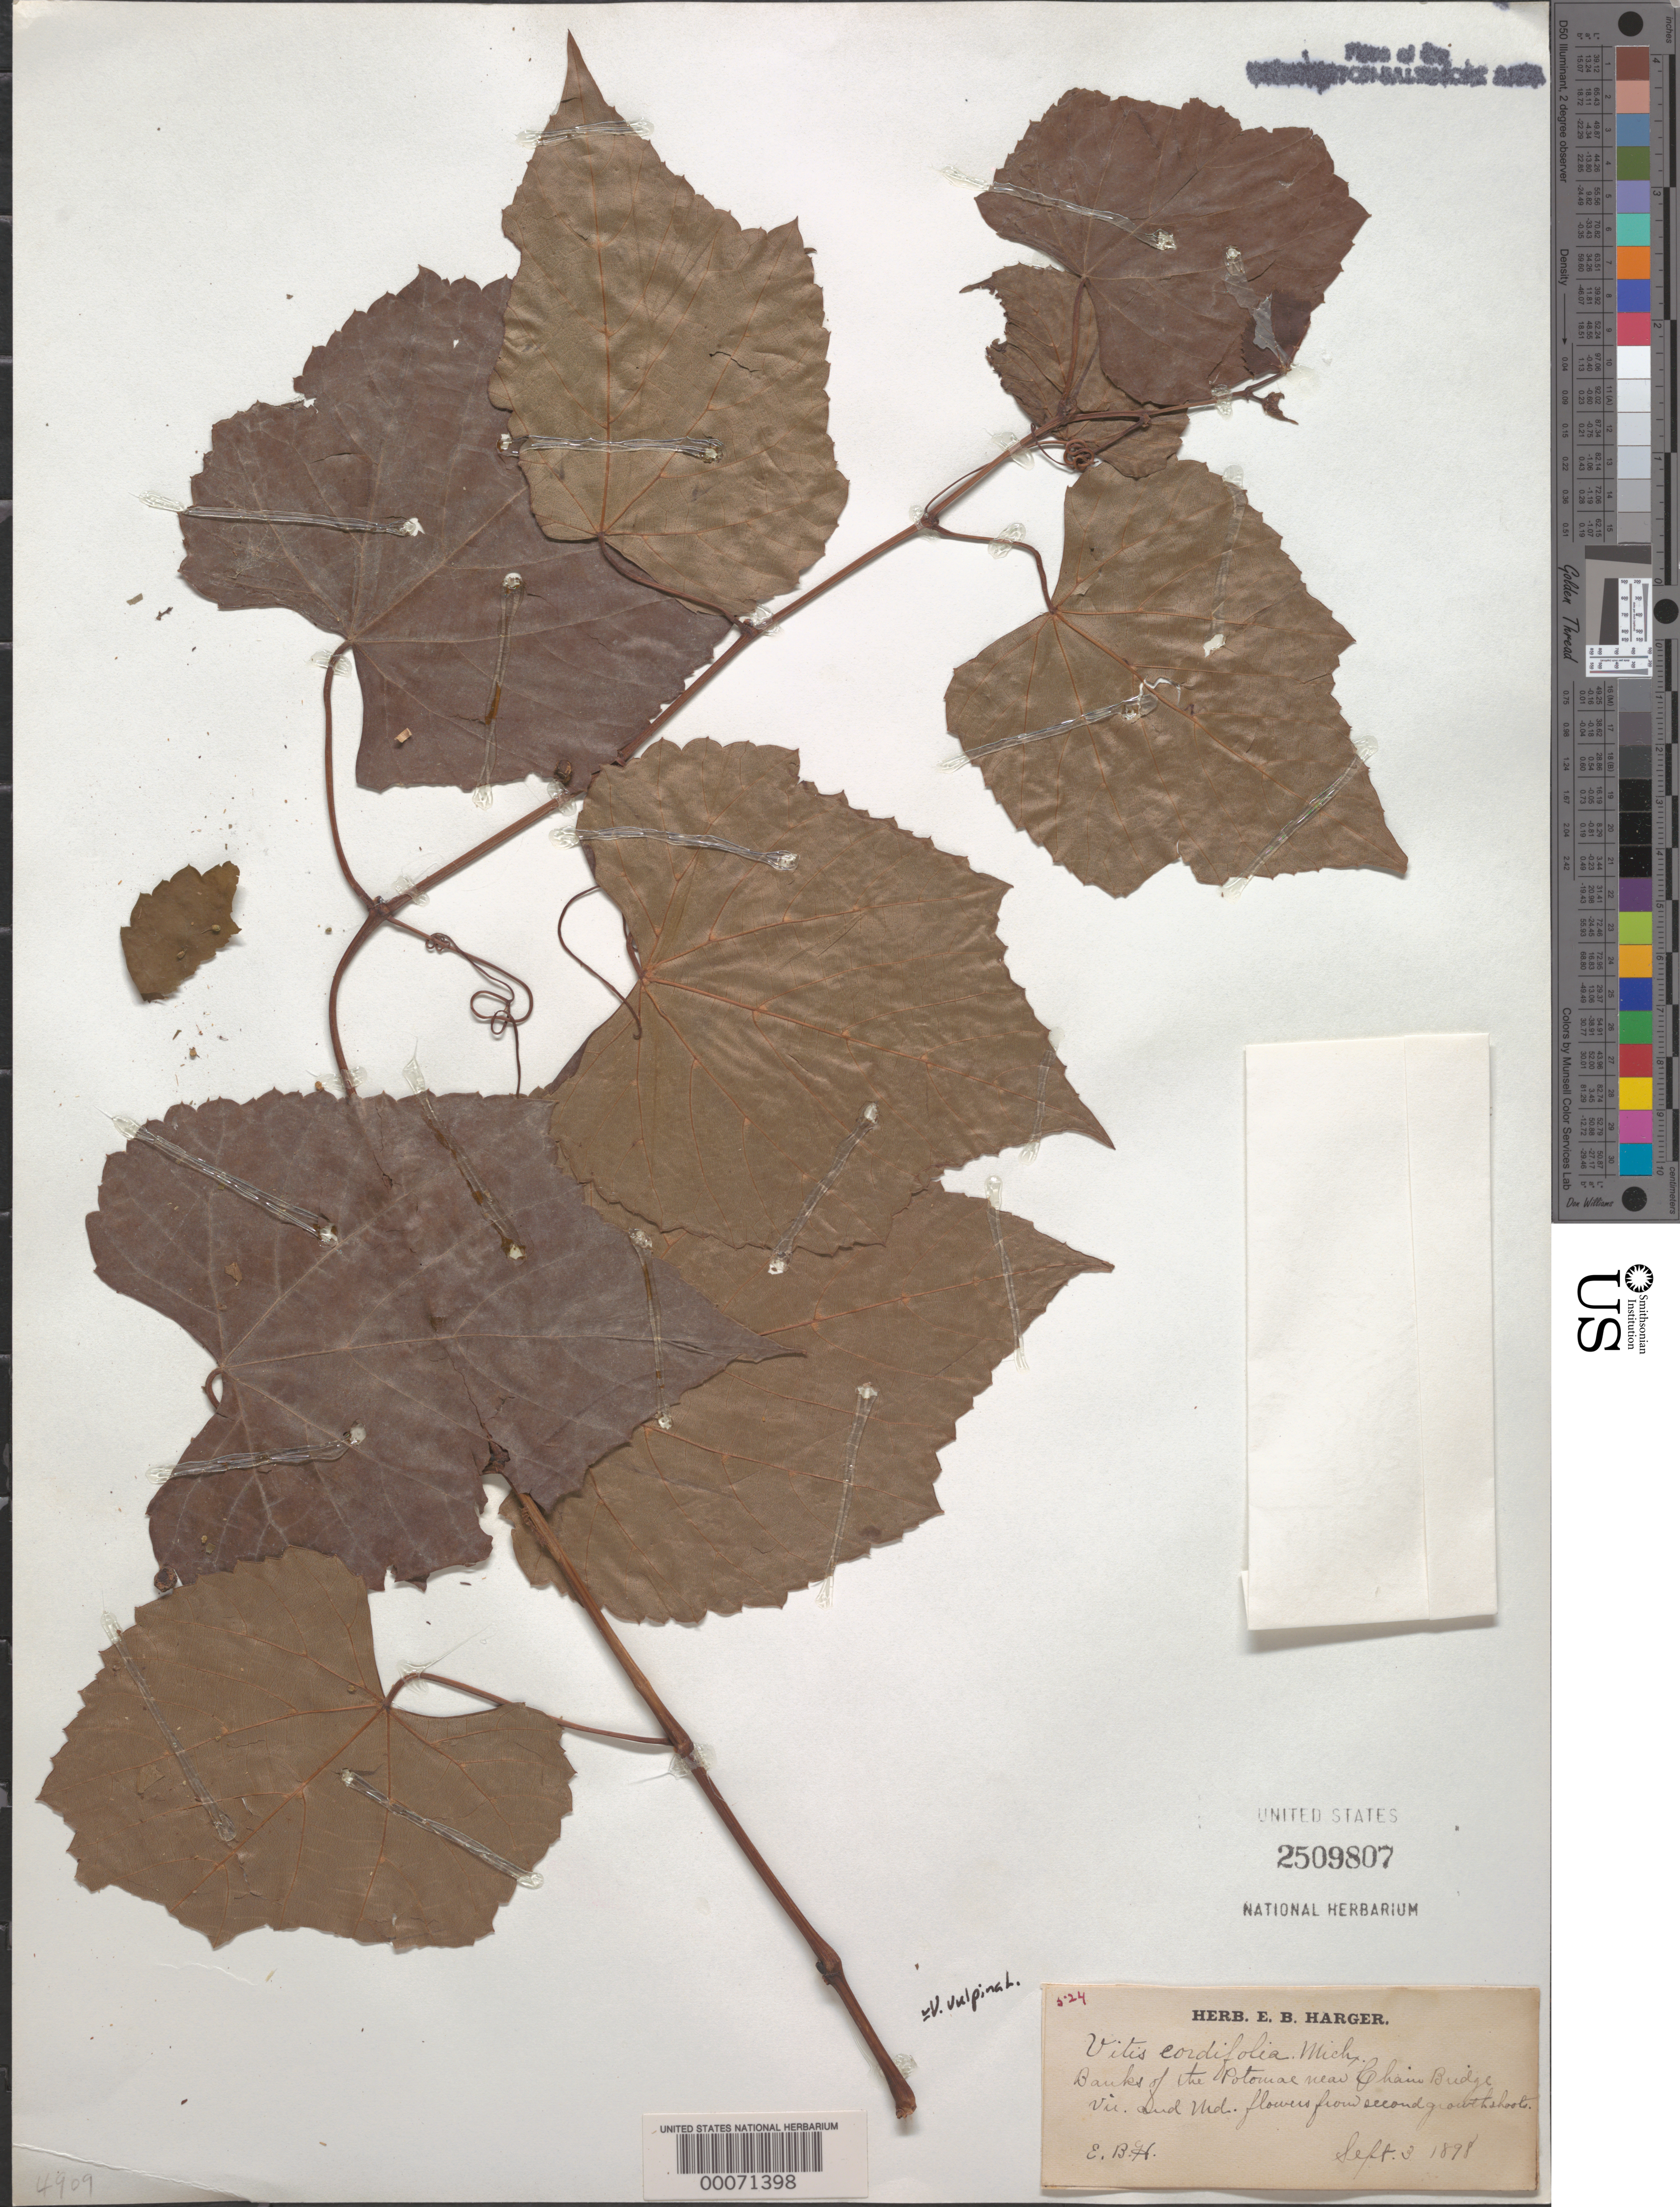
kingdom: Plantae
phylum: Tracheophyta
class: Magnoliopsida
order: Vitales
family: Vitaceae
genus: Vitis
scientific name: Vitis vulpina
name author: L.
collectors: E. B. Harger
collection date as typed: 03 Sep 1898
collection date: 1898-09-03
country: United States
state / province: Maryland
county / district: Montgomery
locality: Potomac banks, Chain Bridge vicinity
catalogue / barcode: US 2509807